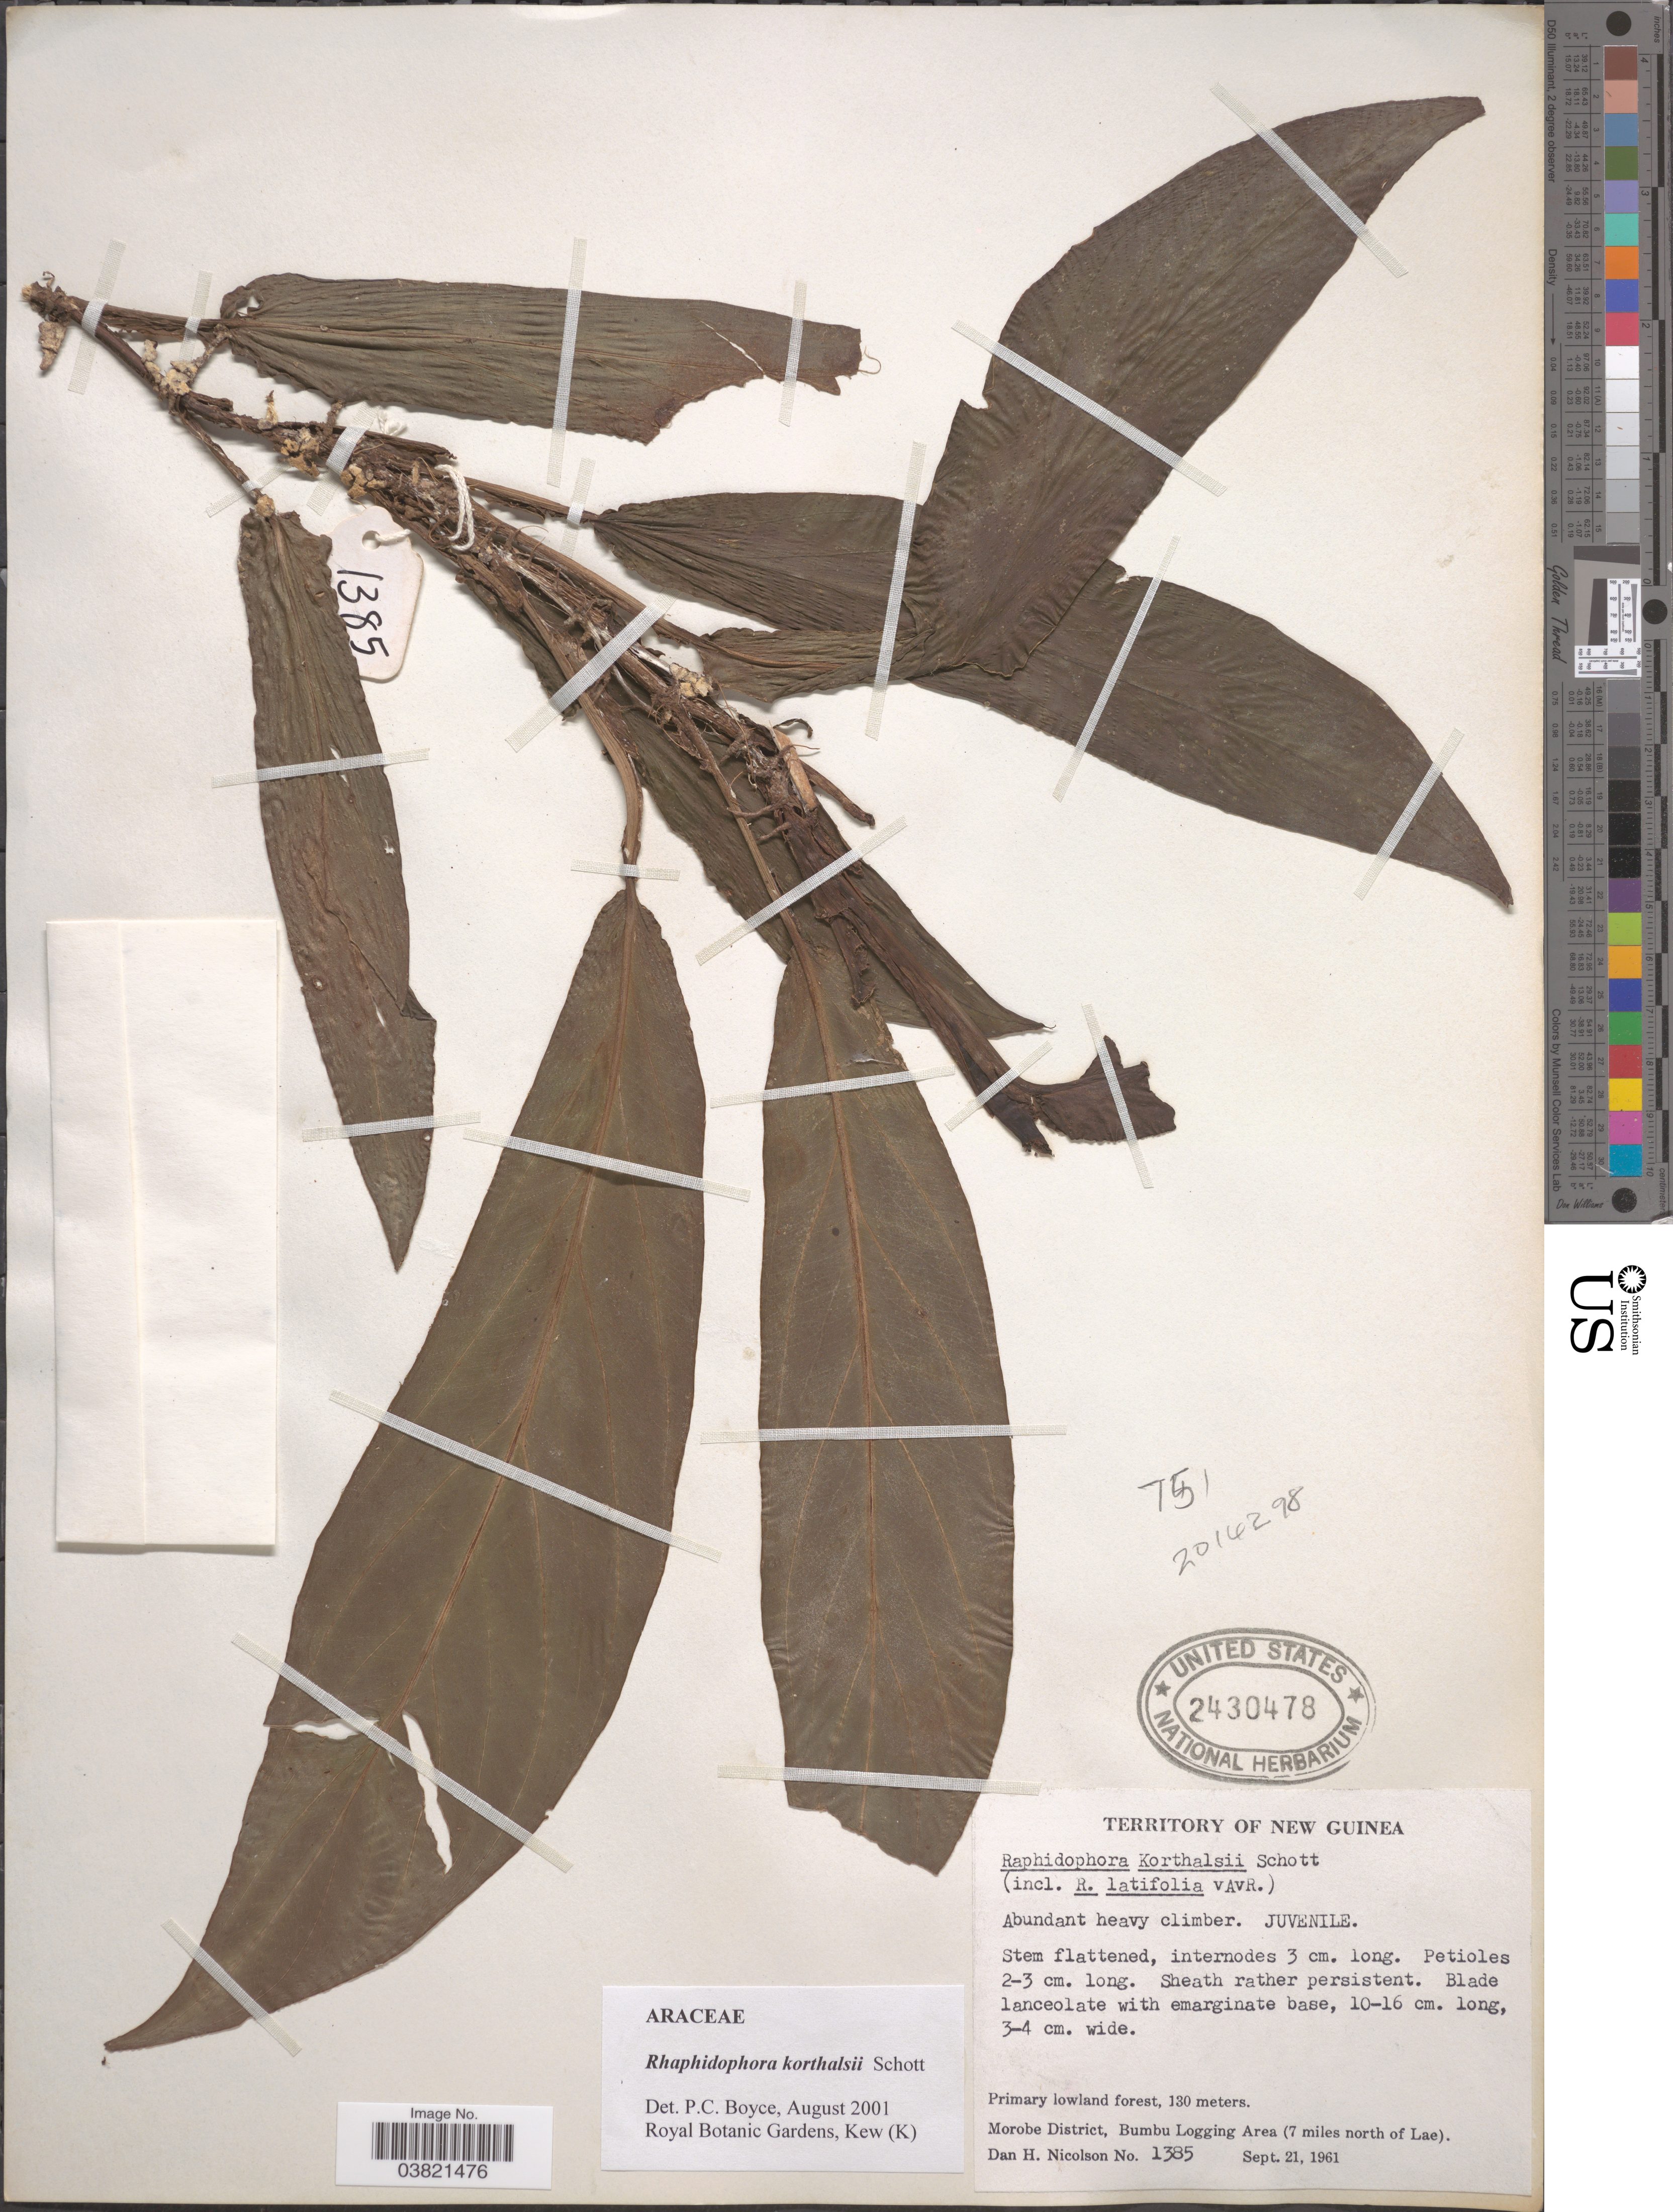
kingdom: Plantae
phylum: Tracheophyta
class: Liliopsida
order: Alismatales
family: Araceae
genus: Rhaphidophora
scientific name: Rhaphidophora korthalsii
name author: Schott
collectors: D. H. Nicolson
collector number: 1385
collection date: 1961-09-21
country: Papua New Guinea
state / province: Morobe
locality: Territory of New Guinea. Morobe District, Bumbu Logging Area (7 miles north of Lae).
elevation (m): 130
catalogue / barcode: US 2430478